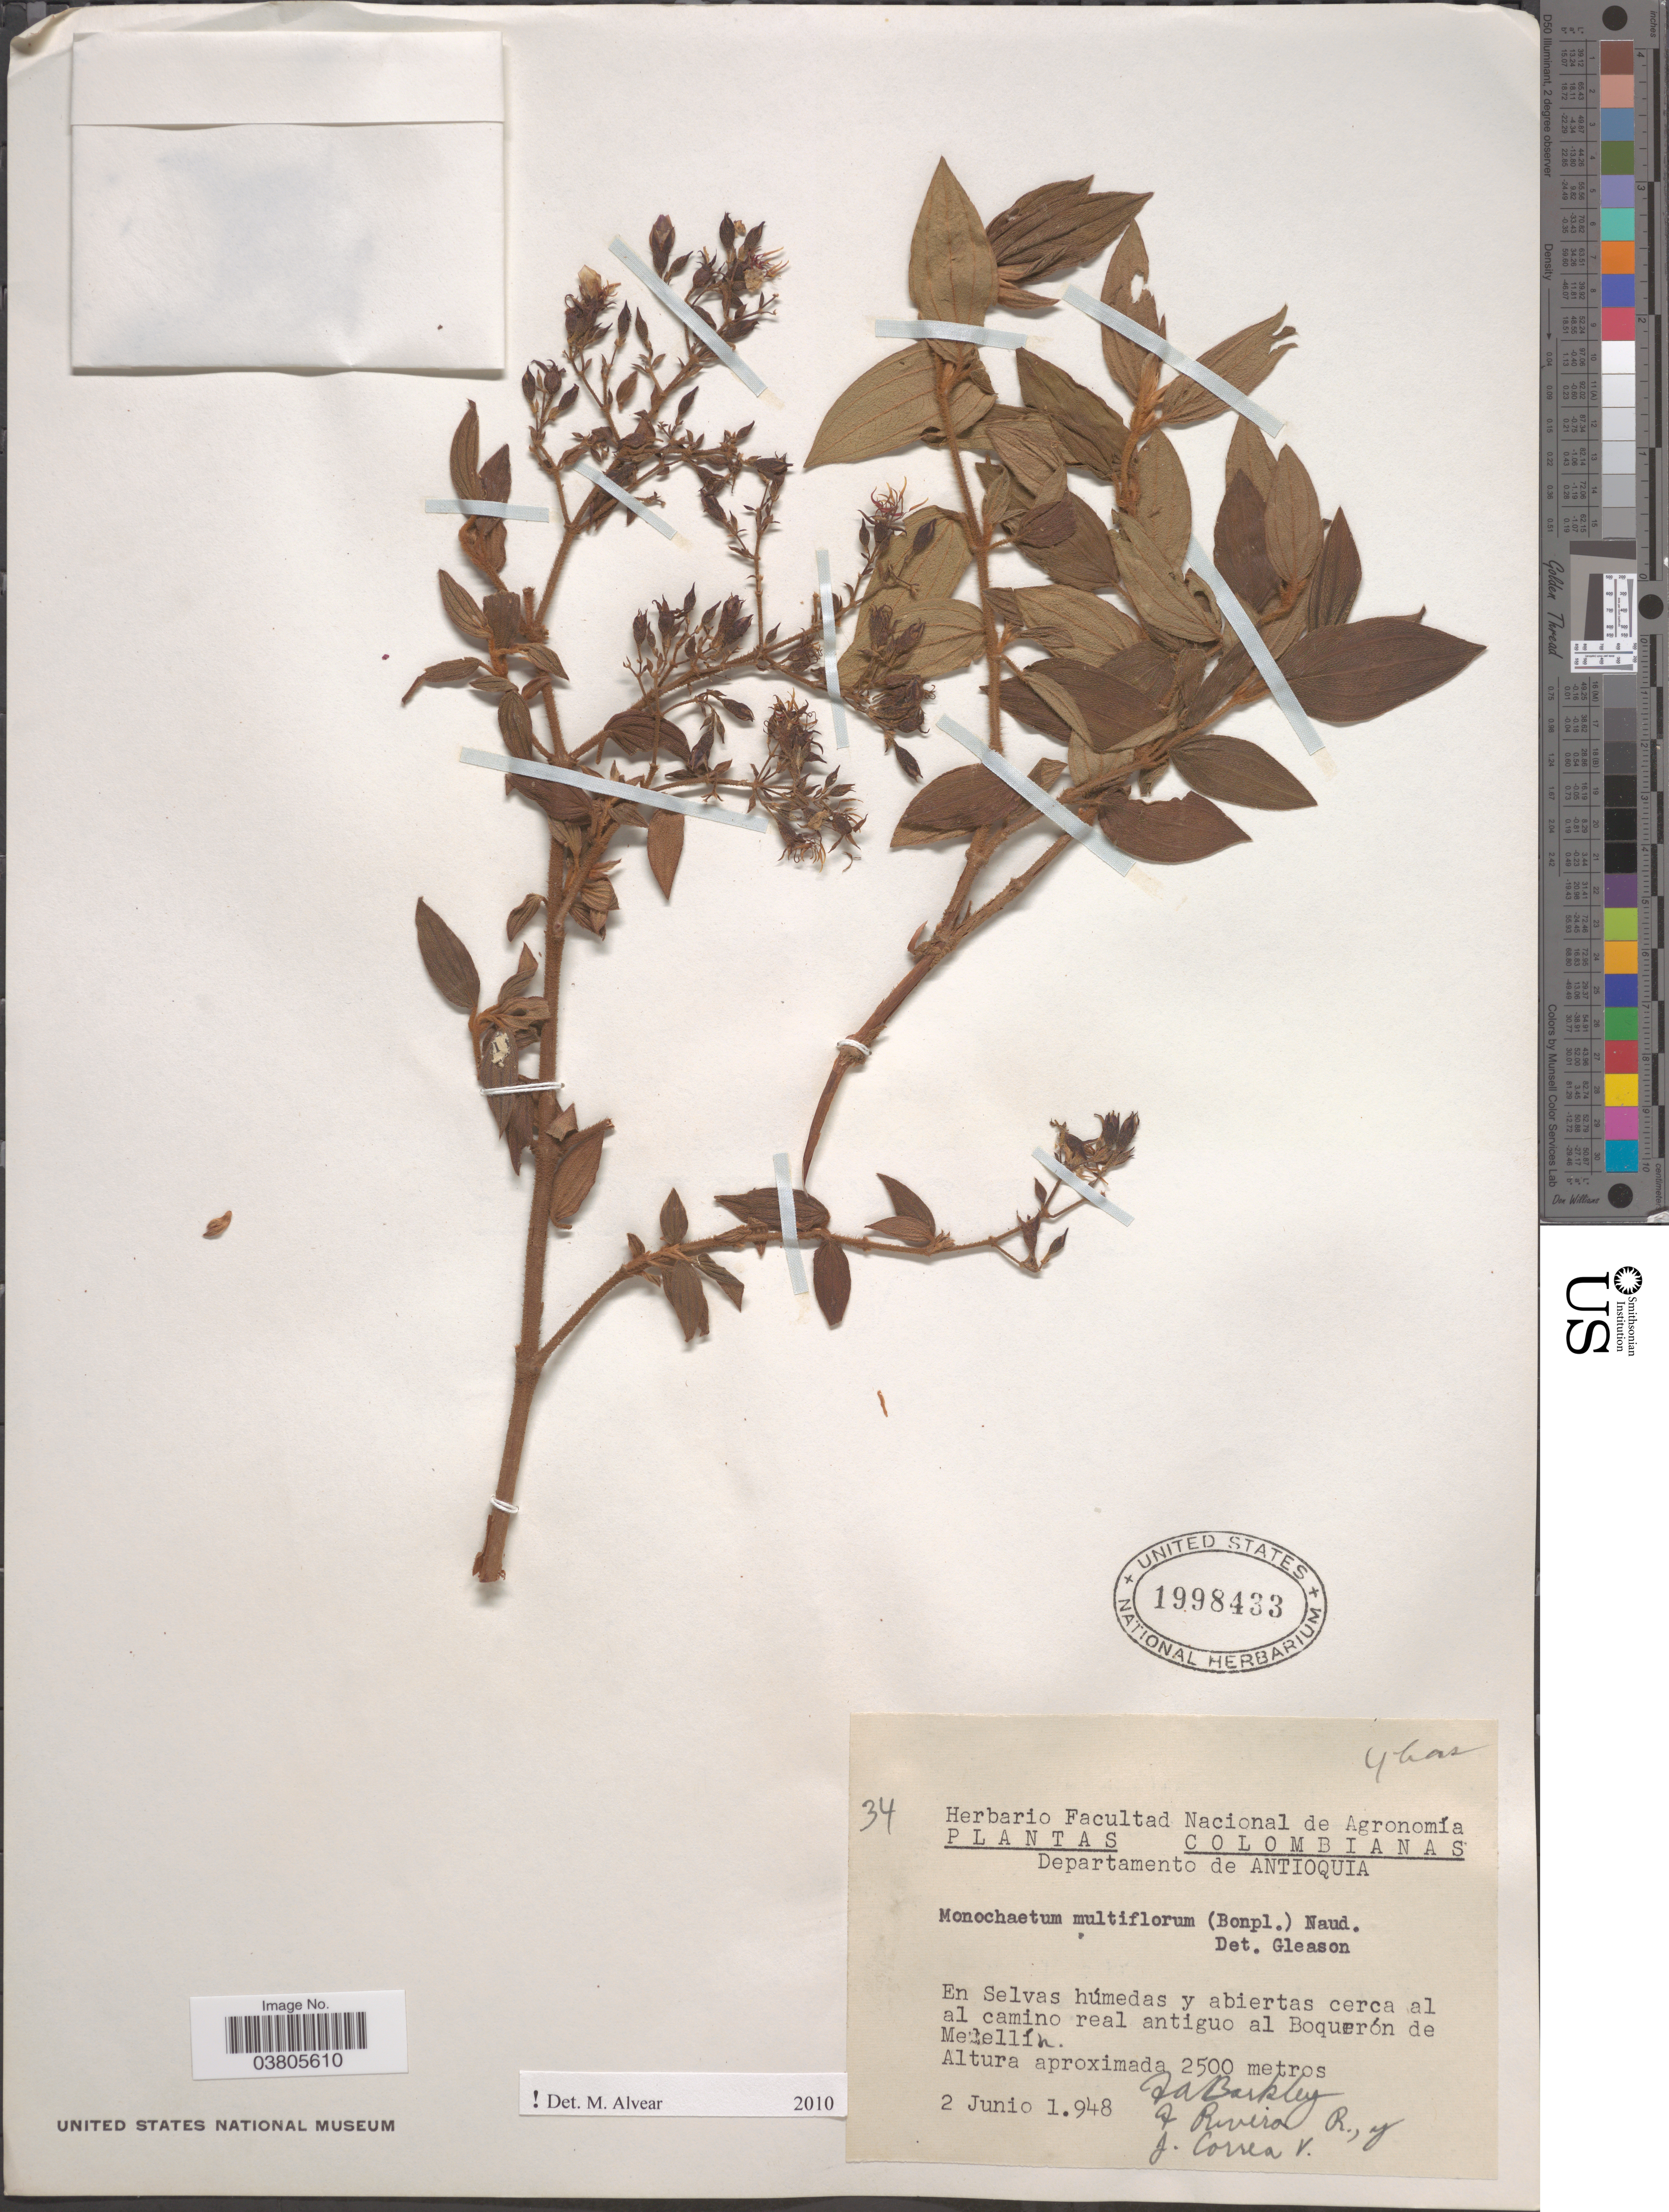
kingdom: Plantae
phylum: Tracheophyta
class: Magnoliopsida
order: Myrtales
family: Melastomataceae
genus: Monochaetum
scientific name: Monochaetum multiflorum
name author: (Bonpl.) Naudin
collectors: F. A. Barkley, F. Rivera R. & J. Correa V.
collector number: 34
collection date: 1948-06-02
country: Colombia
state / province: Antioquia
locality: Departamento de Antioquia. En Selvas húmedas y abiertas cerca al al camino real antiguo al Boquerón de Medellín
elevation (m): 2500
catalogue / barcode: US 1998433